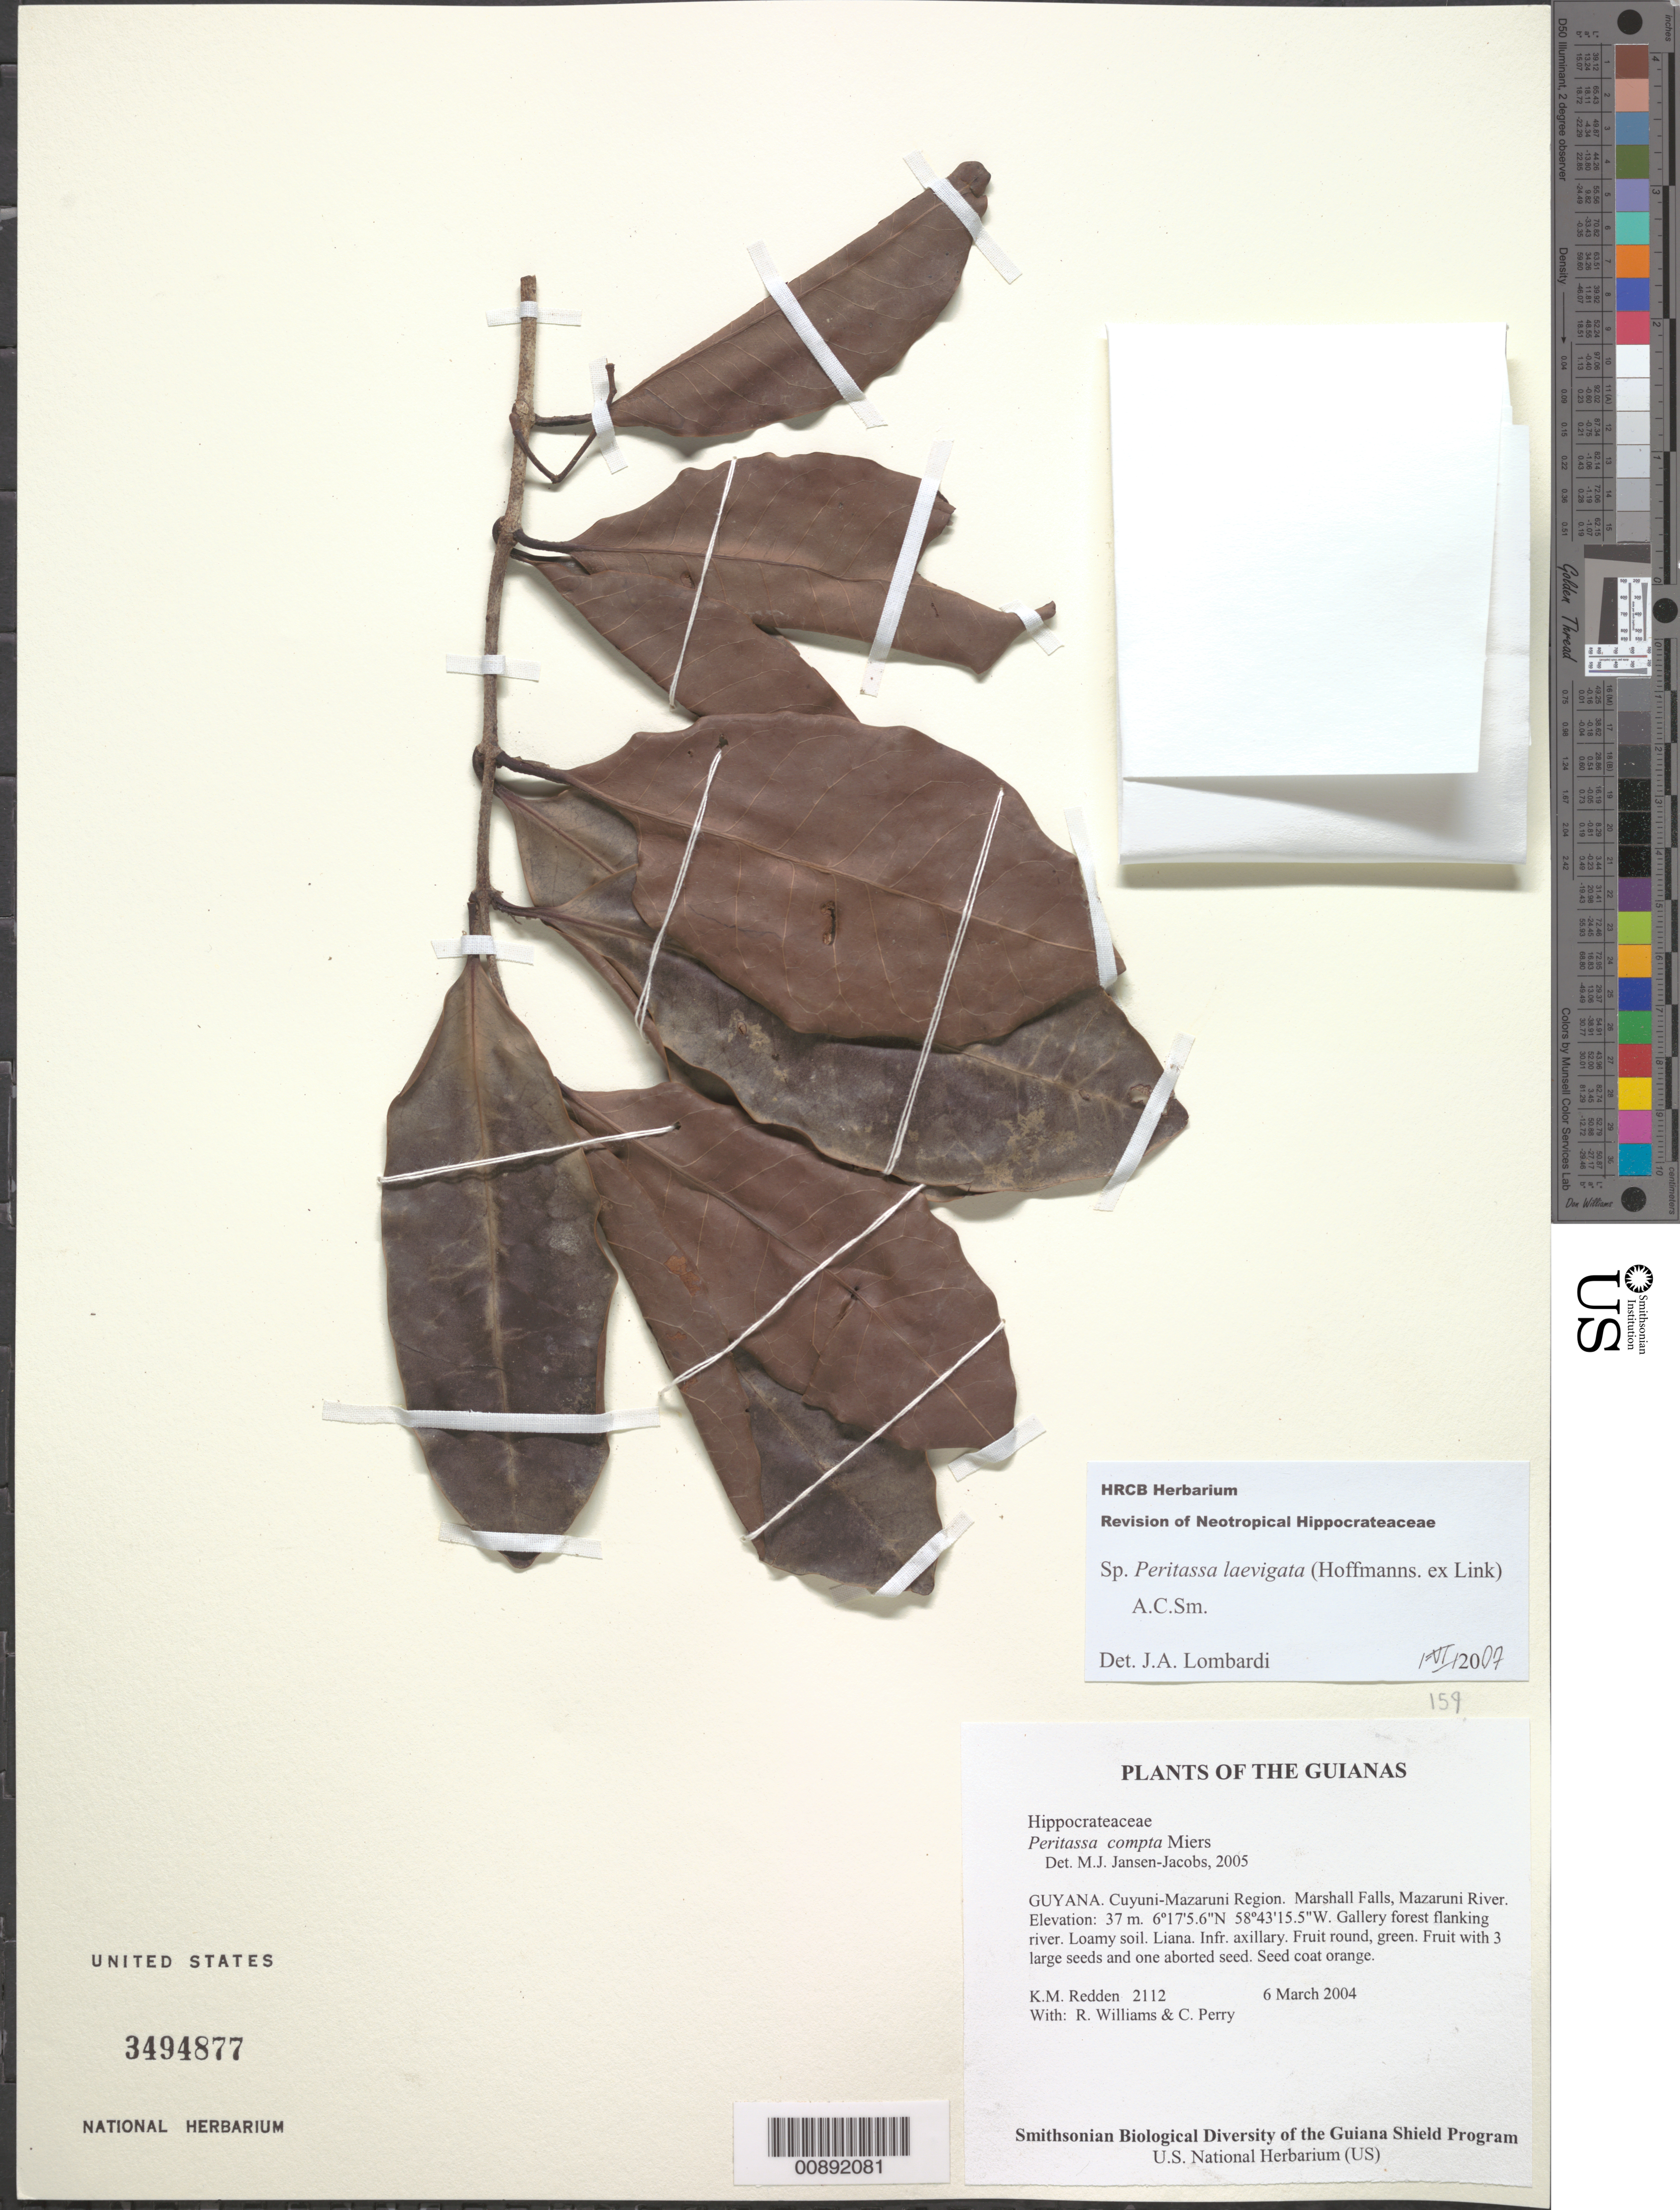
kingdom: Plantae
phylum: Tracheophyta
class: Magnoliopsida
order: Celastrales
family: Celastraceae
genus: Peritassa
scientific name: Peritassa laevigata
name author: (Hoffmanns. ex Link) A.C. Sm.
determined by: Lombardi, Julio A.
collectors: K. M. Redden, R. Williams & C. Perry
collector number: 2112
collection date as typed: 6 March 2004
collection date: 2004-03-06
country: Guyana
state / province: Cuyuni-Mazaruni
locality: Marshall Falls, Mazaruni River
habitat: Gallery forest flanking river. Loamy soil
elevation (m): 37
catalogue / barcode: US 3494877